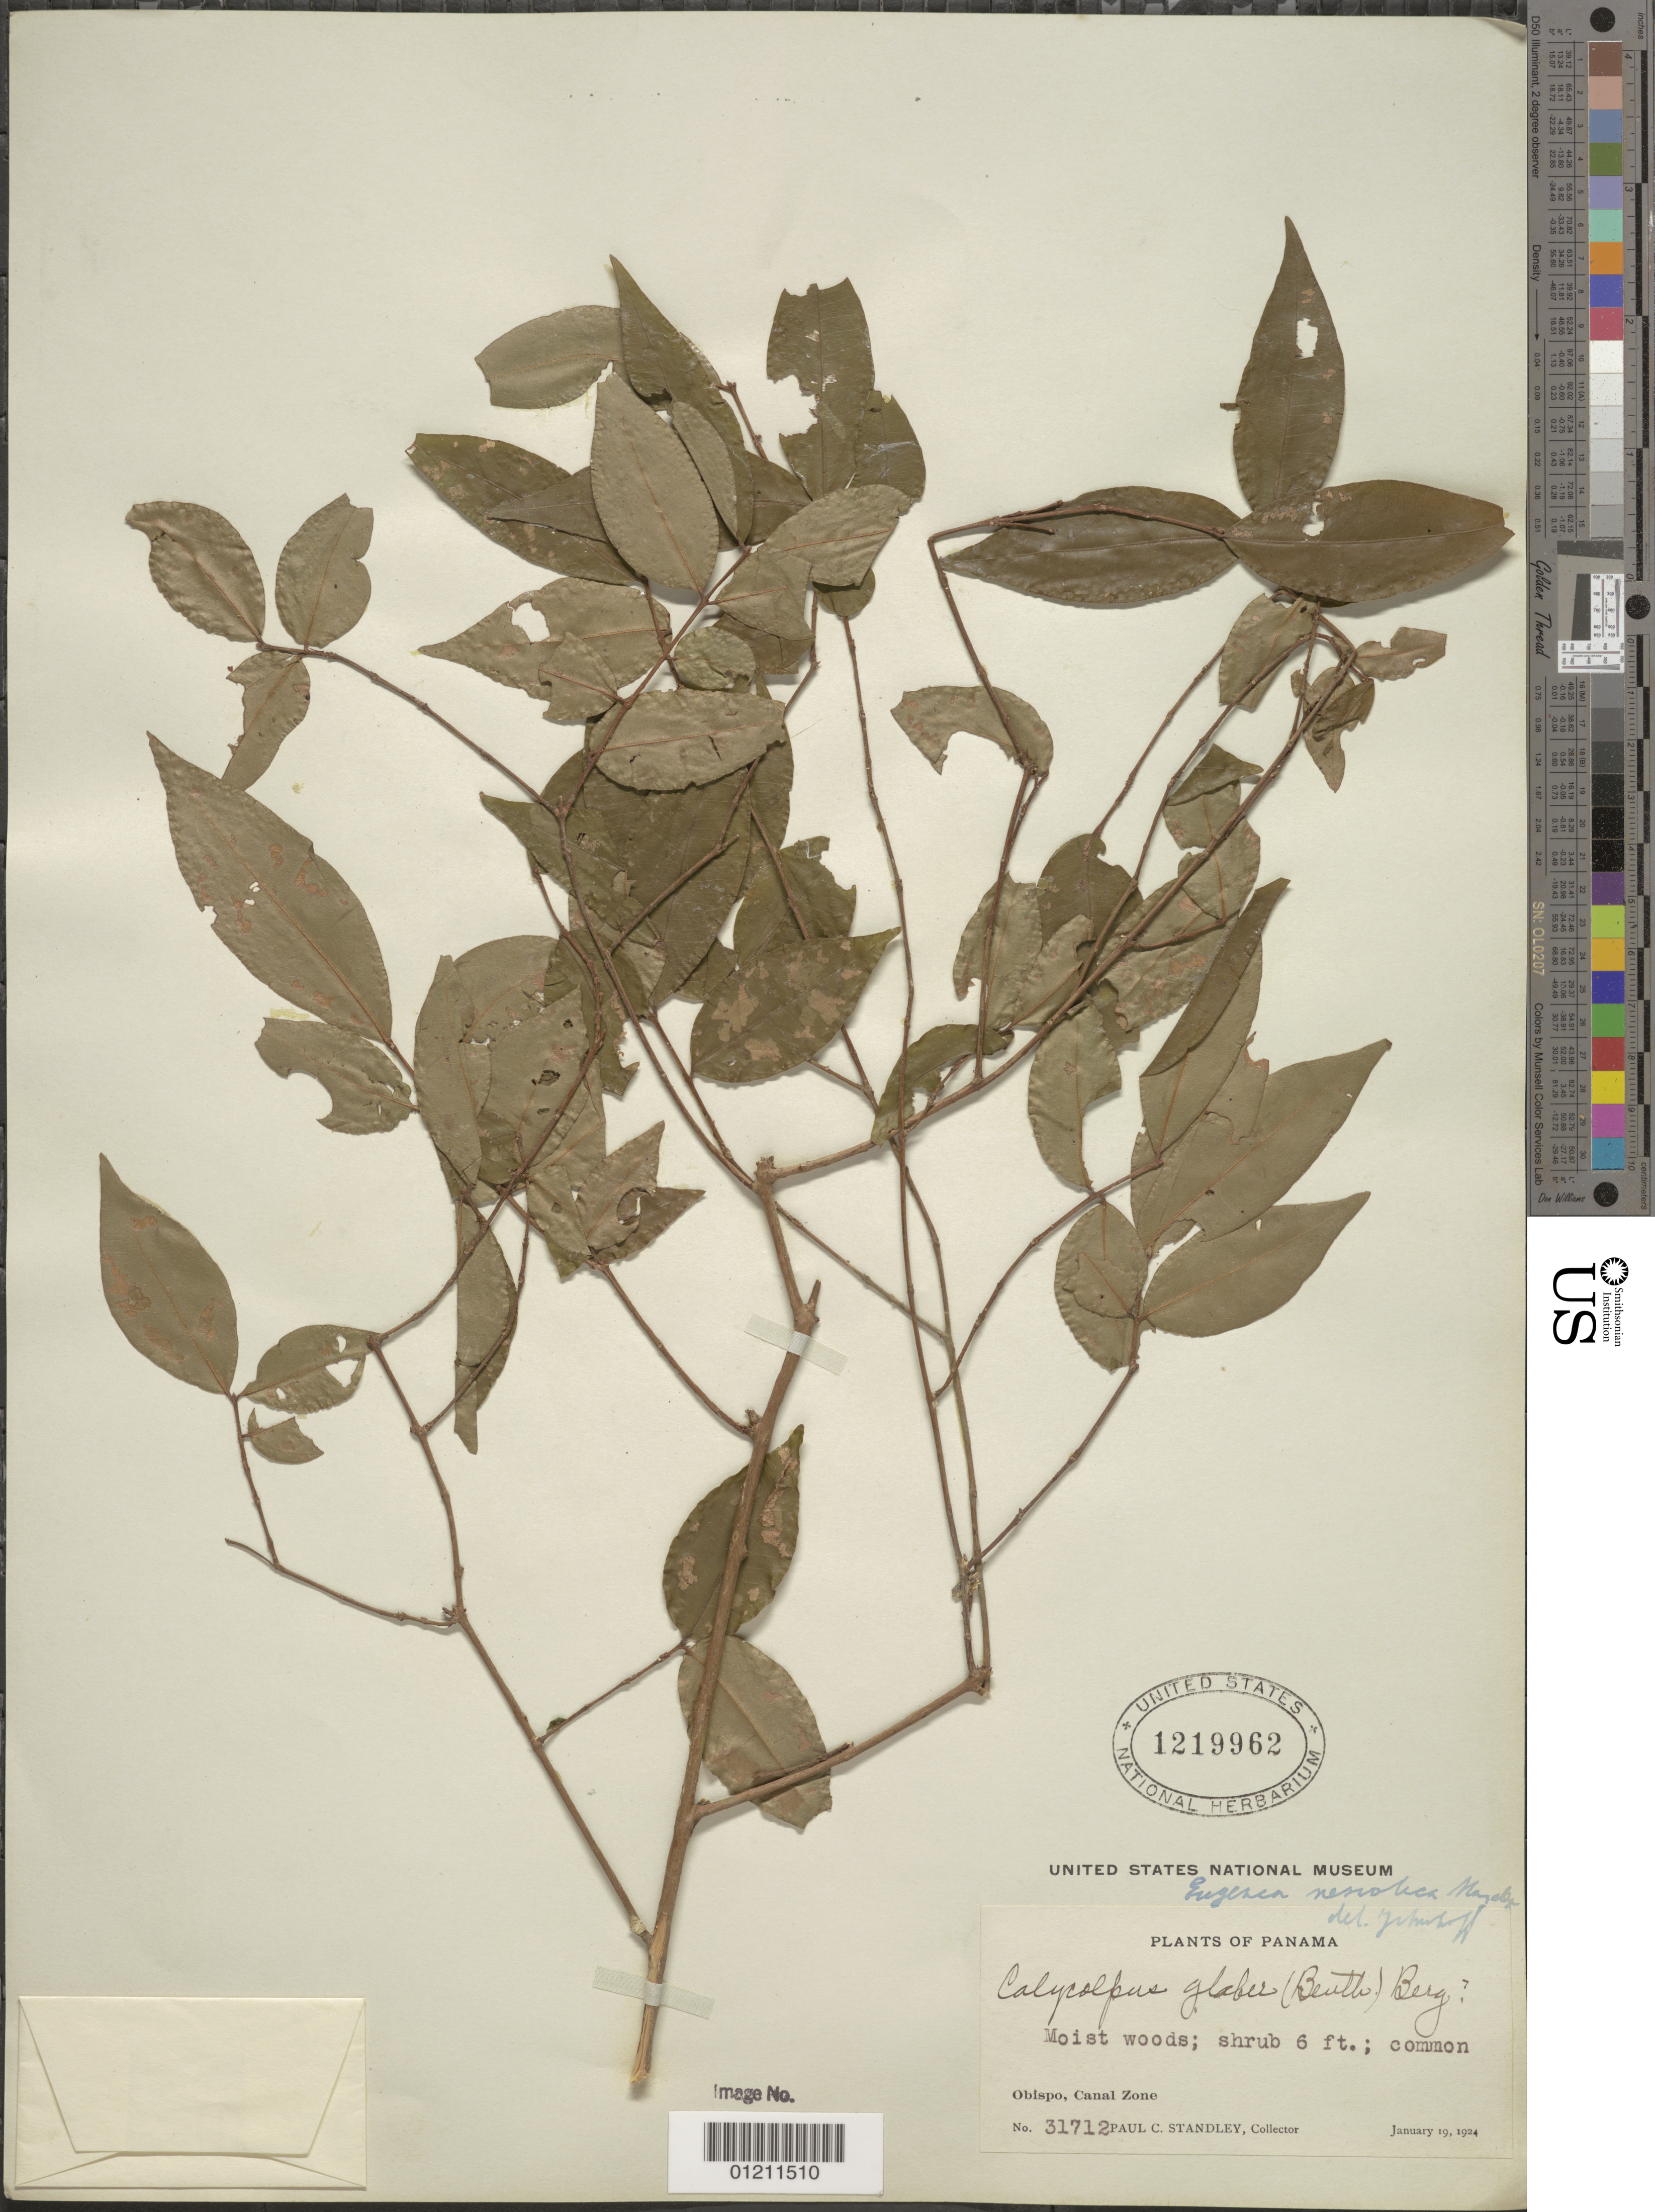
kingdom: Plantae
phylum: Tracheophyta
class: Magnoliopsida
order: Myrtales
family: Myrtaceae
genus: Eugenia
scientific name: Eugenia nesiotica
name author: Standl.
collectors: P. C. Standley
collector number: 31712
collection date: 1924-01-19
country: Panama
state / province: Colón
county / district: Canal Zone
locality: Obispo.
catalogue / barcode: US 1219962